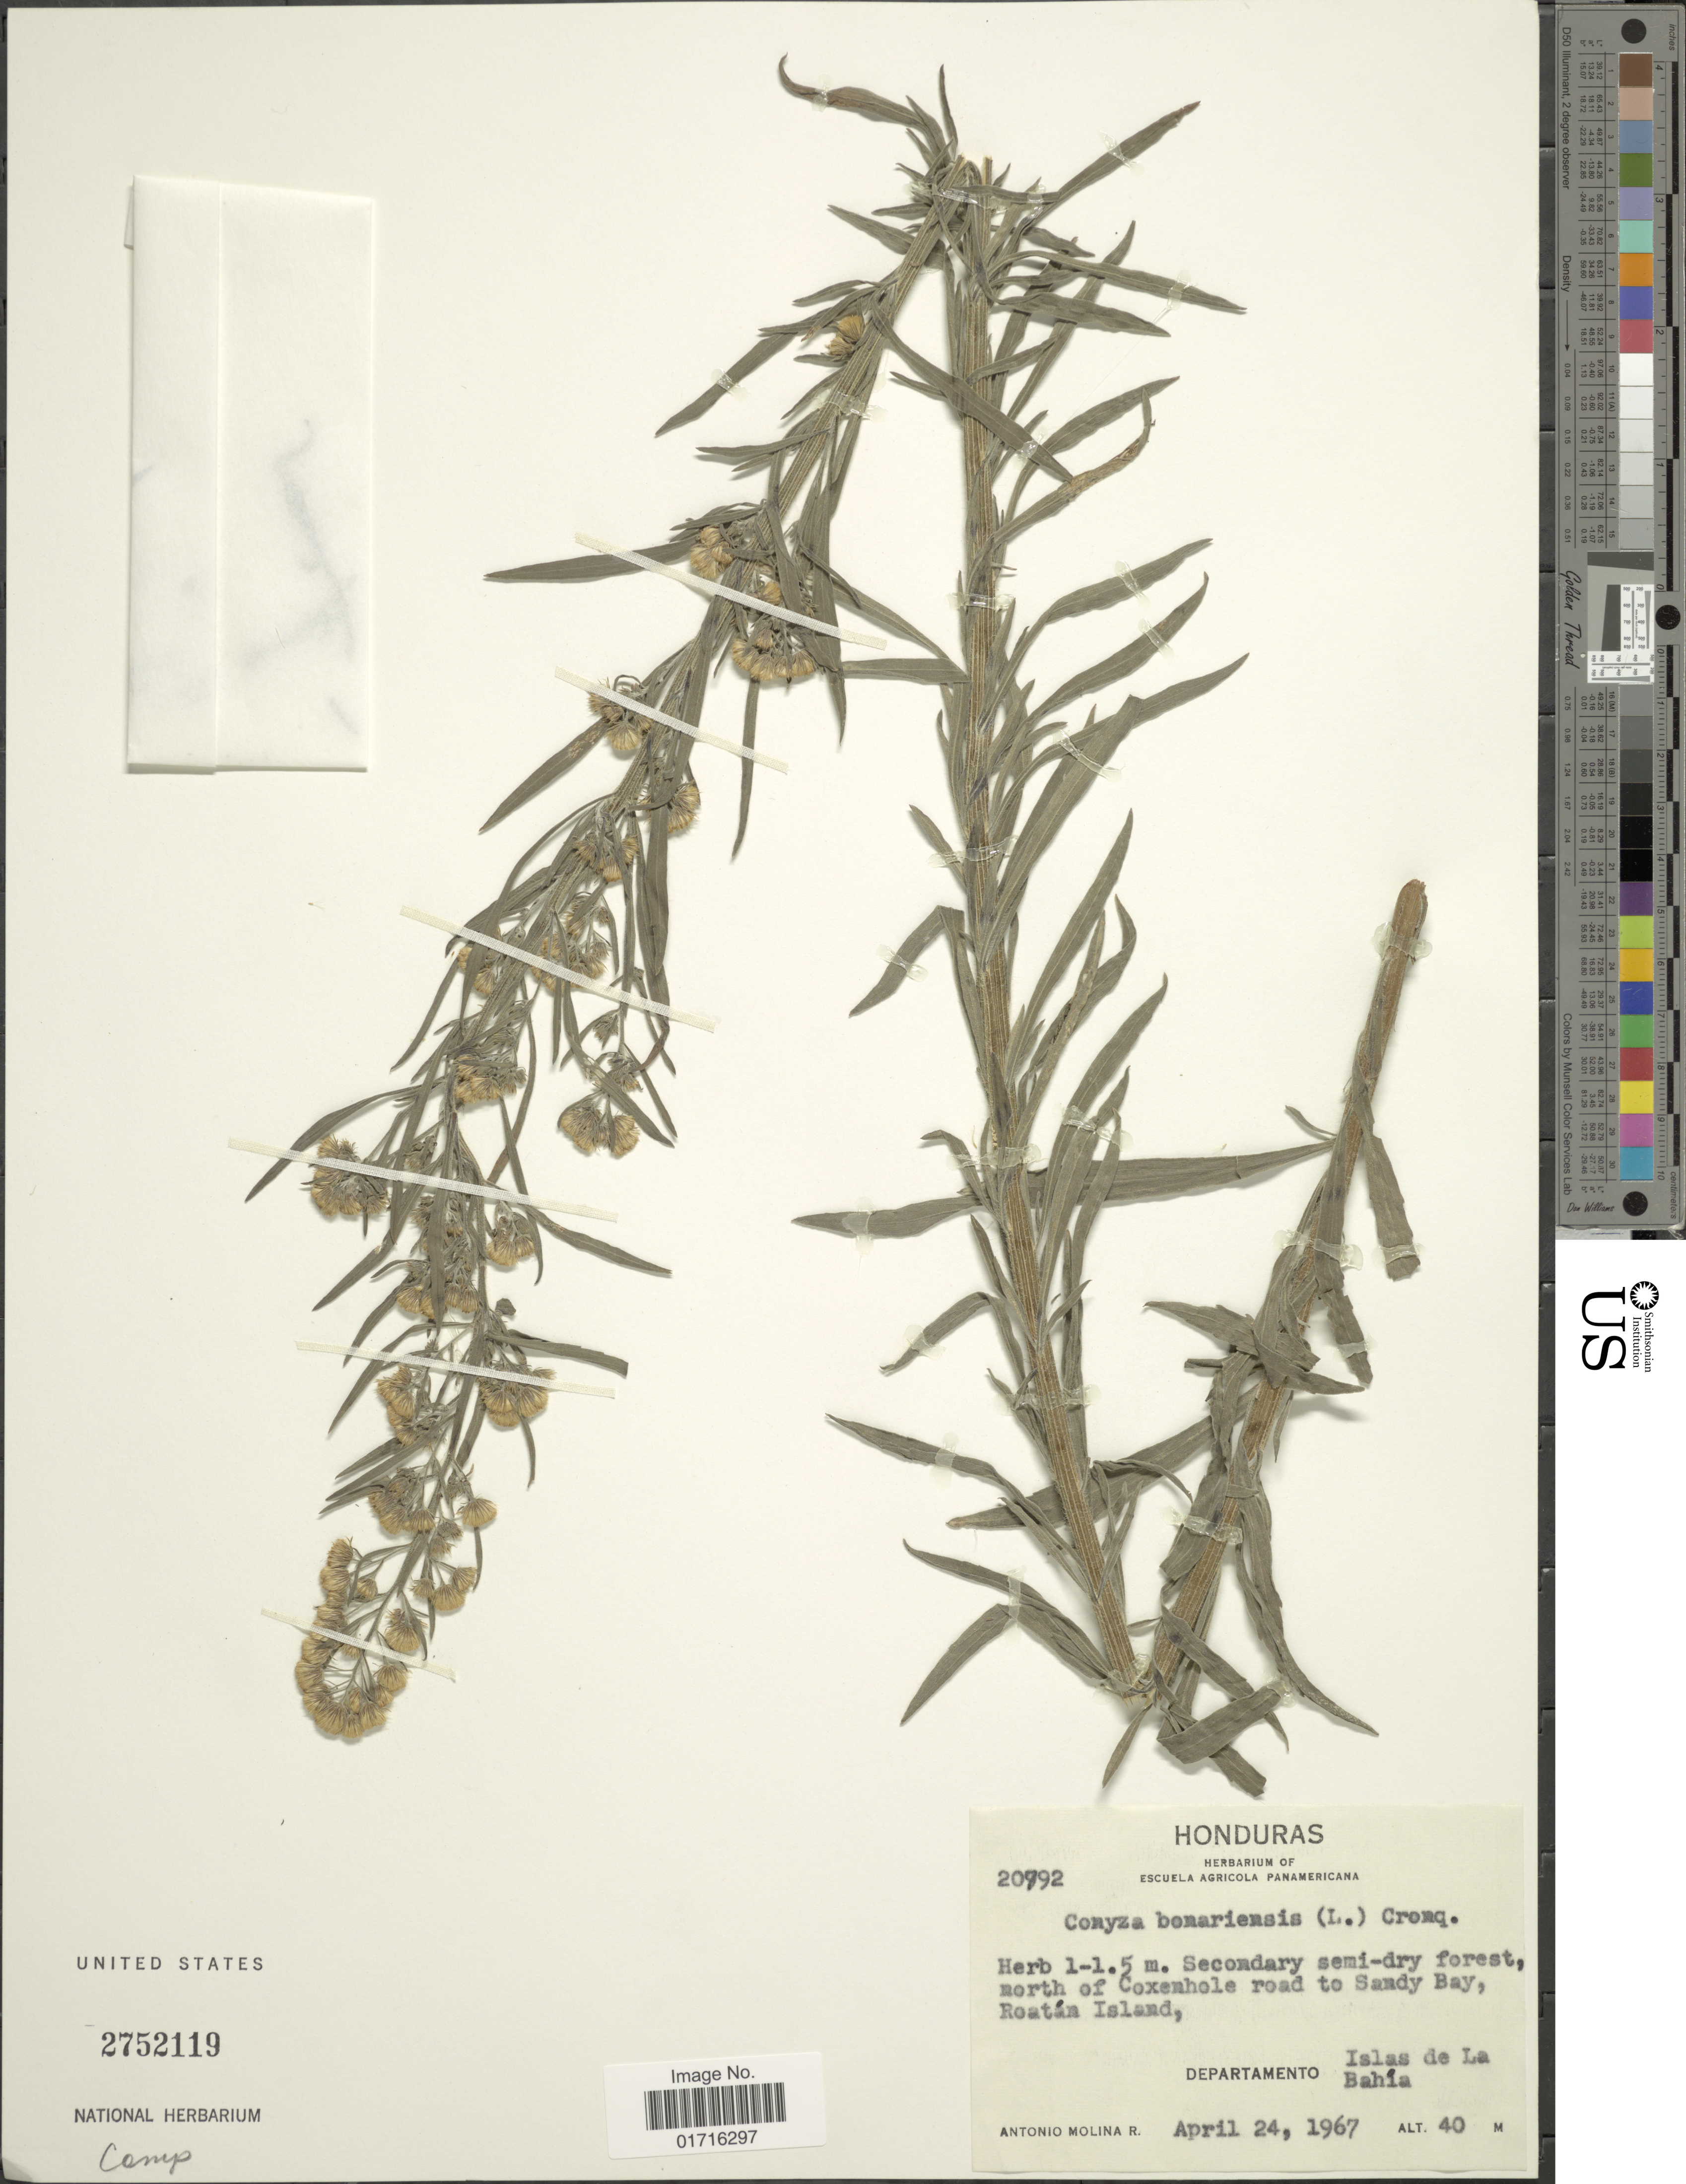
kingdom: Plantae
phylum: Tracheophyta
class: Magnoliopsida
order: Asterales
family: Asteraceae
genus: Conyza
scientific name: Conyza bonariensis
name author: (L.) Cronq.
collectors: A. Molina R.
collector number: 20792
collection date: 1967-04-24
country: Honduras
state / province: Islas de la Bahía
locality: North of Coxemhole road to Sandy Bay, Roatan Island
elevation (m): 40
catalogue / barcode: US 2752119